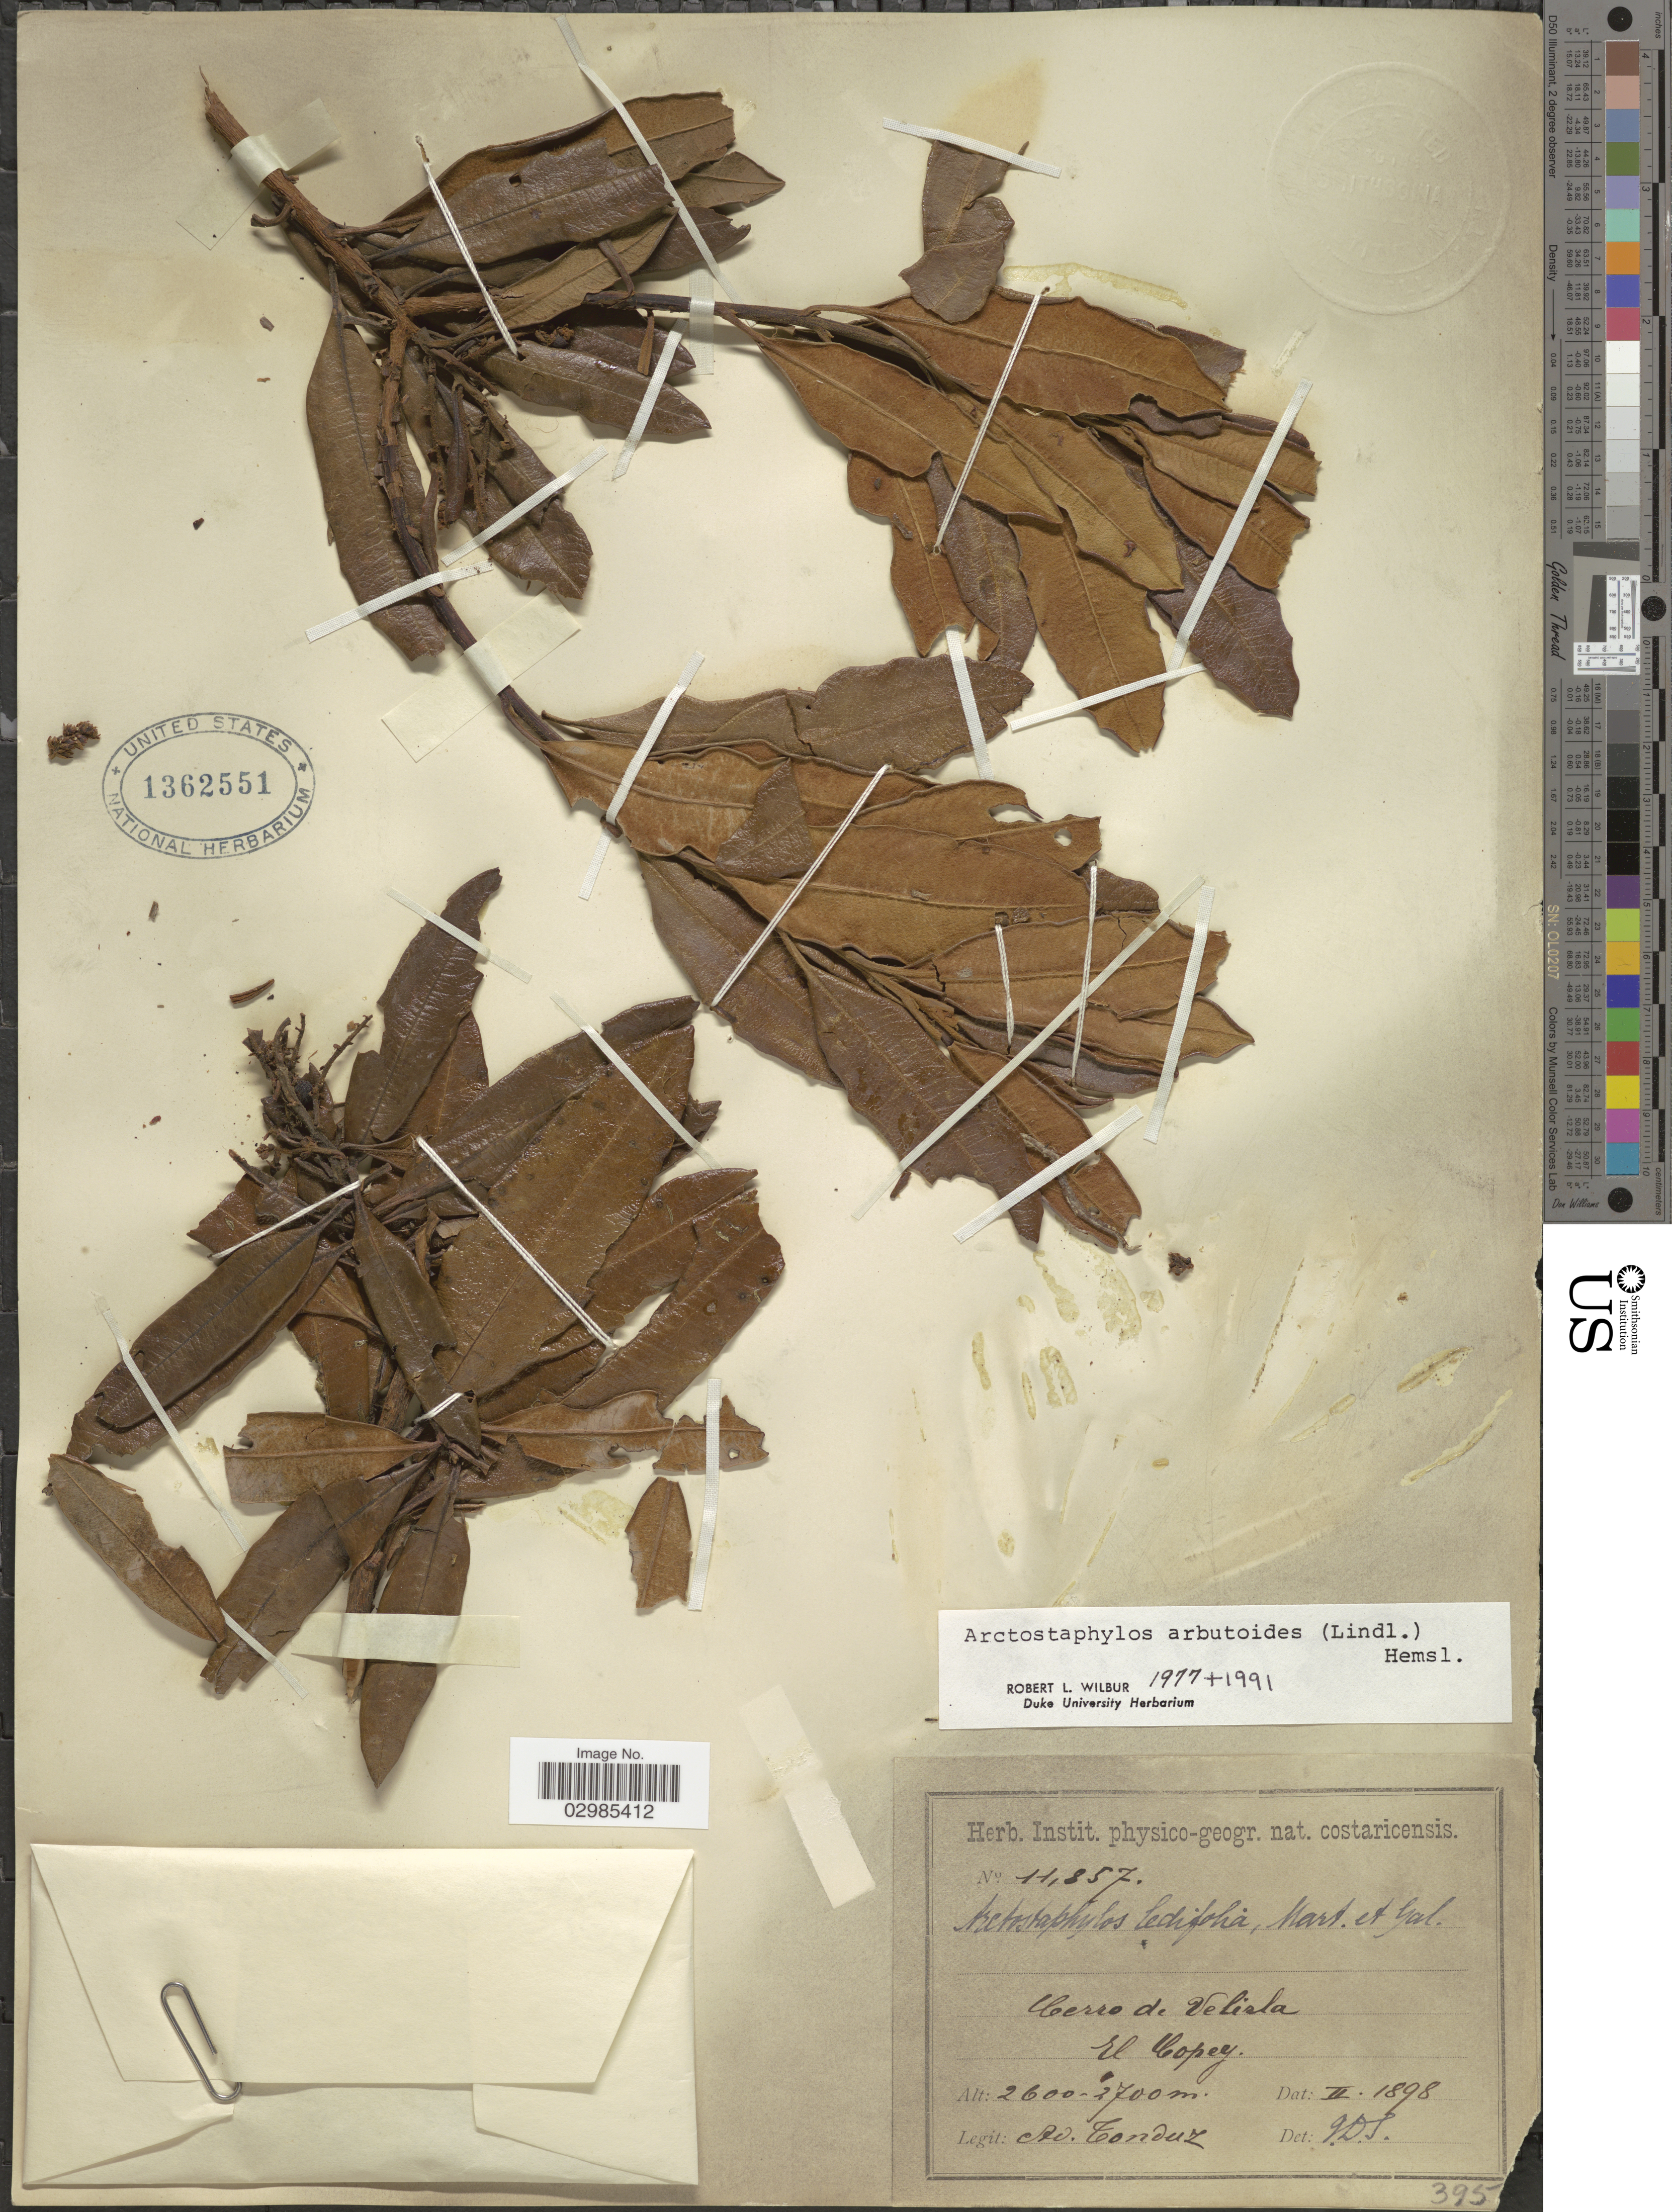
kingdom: Plantae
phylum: Tracheophyta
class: Magnoliopsida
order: Ericales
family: Ericaceae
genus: Arctostaphylos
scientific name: Arctostaphylos arbutoides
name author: (Lindl.) Hemsl.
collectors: A. Tonduz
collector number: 11857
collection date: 1898-02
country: Costa Rica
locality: Cerro de Velirla, El Copey.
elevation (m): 2600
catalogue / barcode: US 1362551